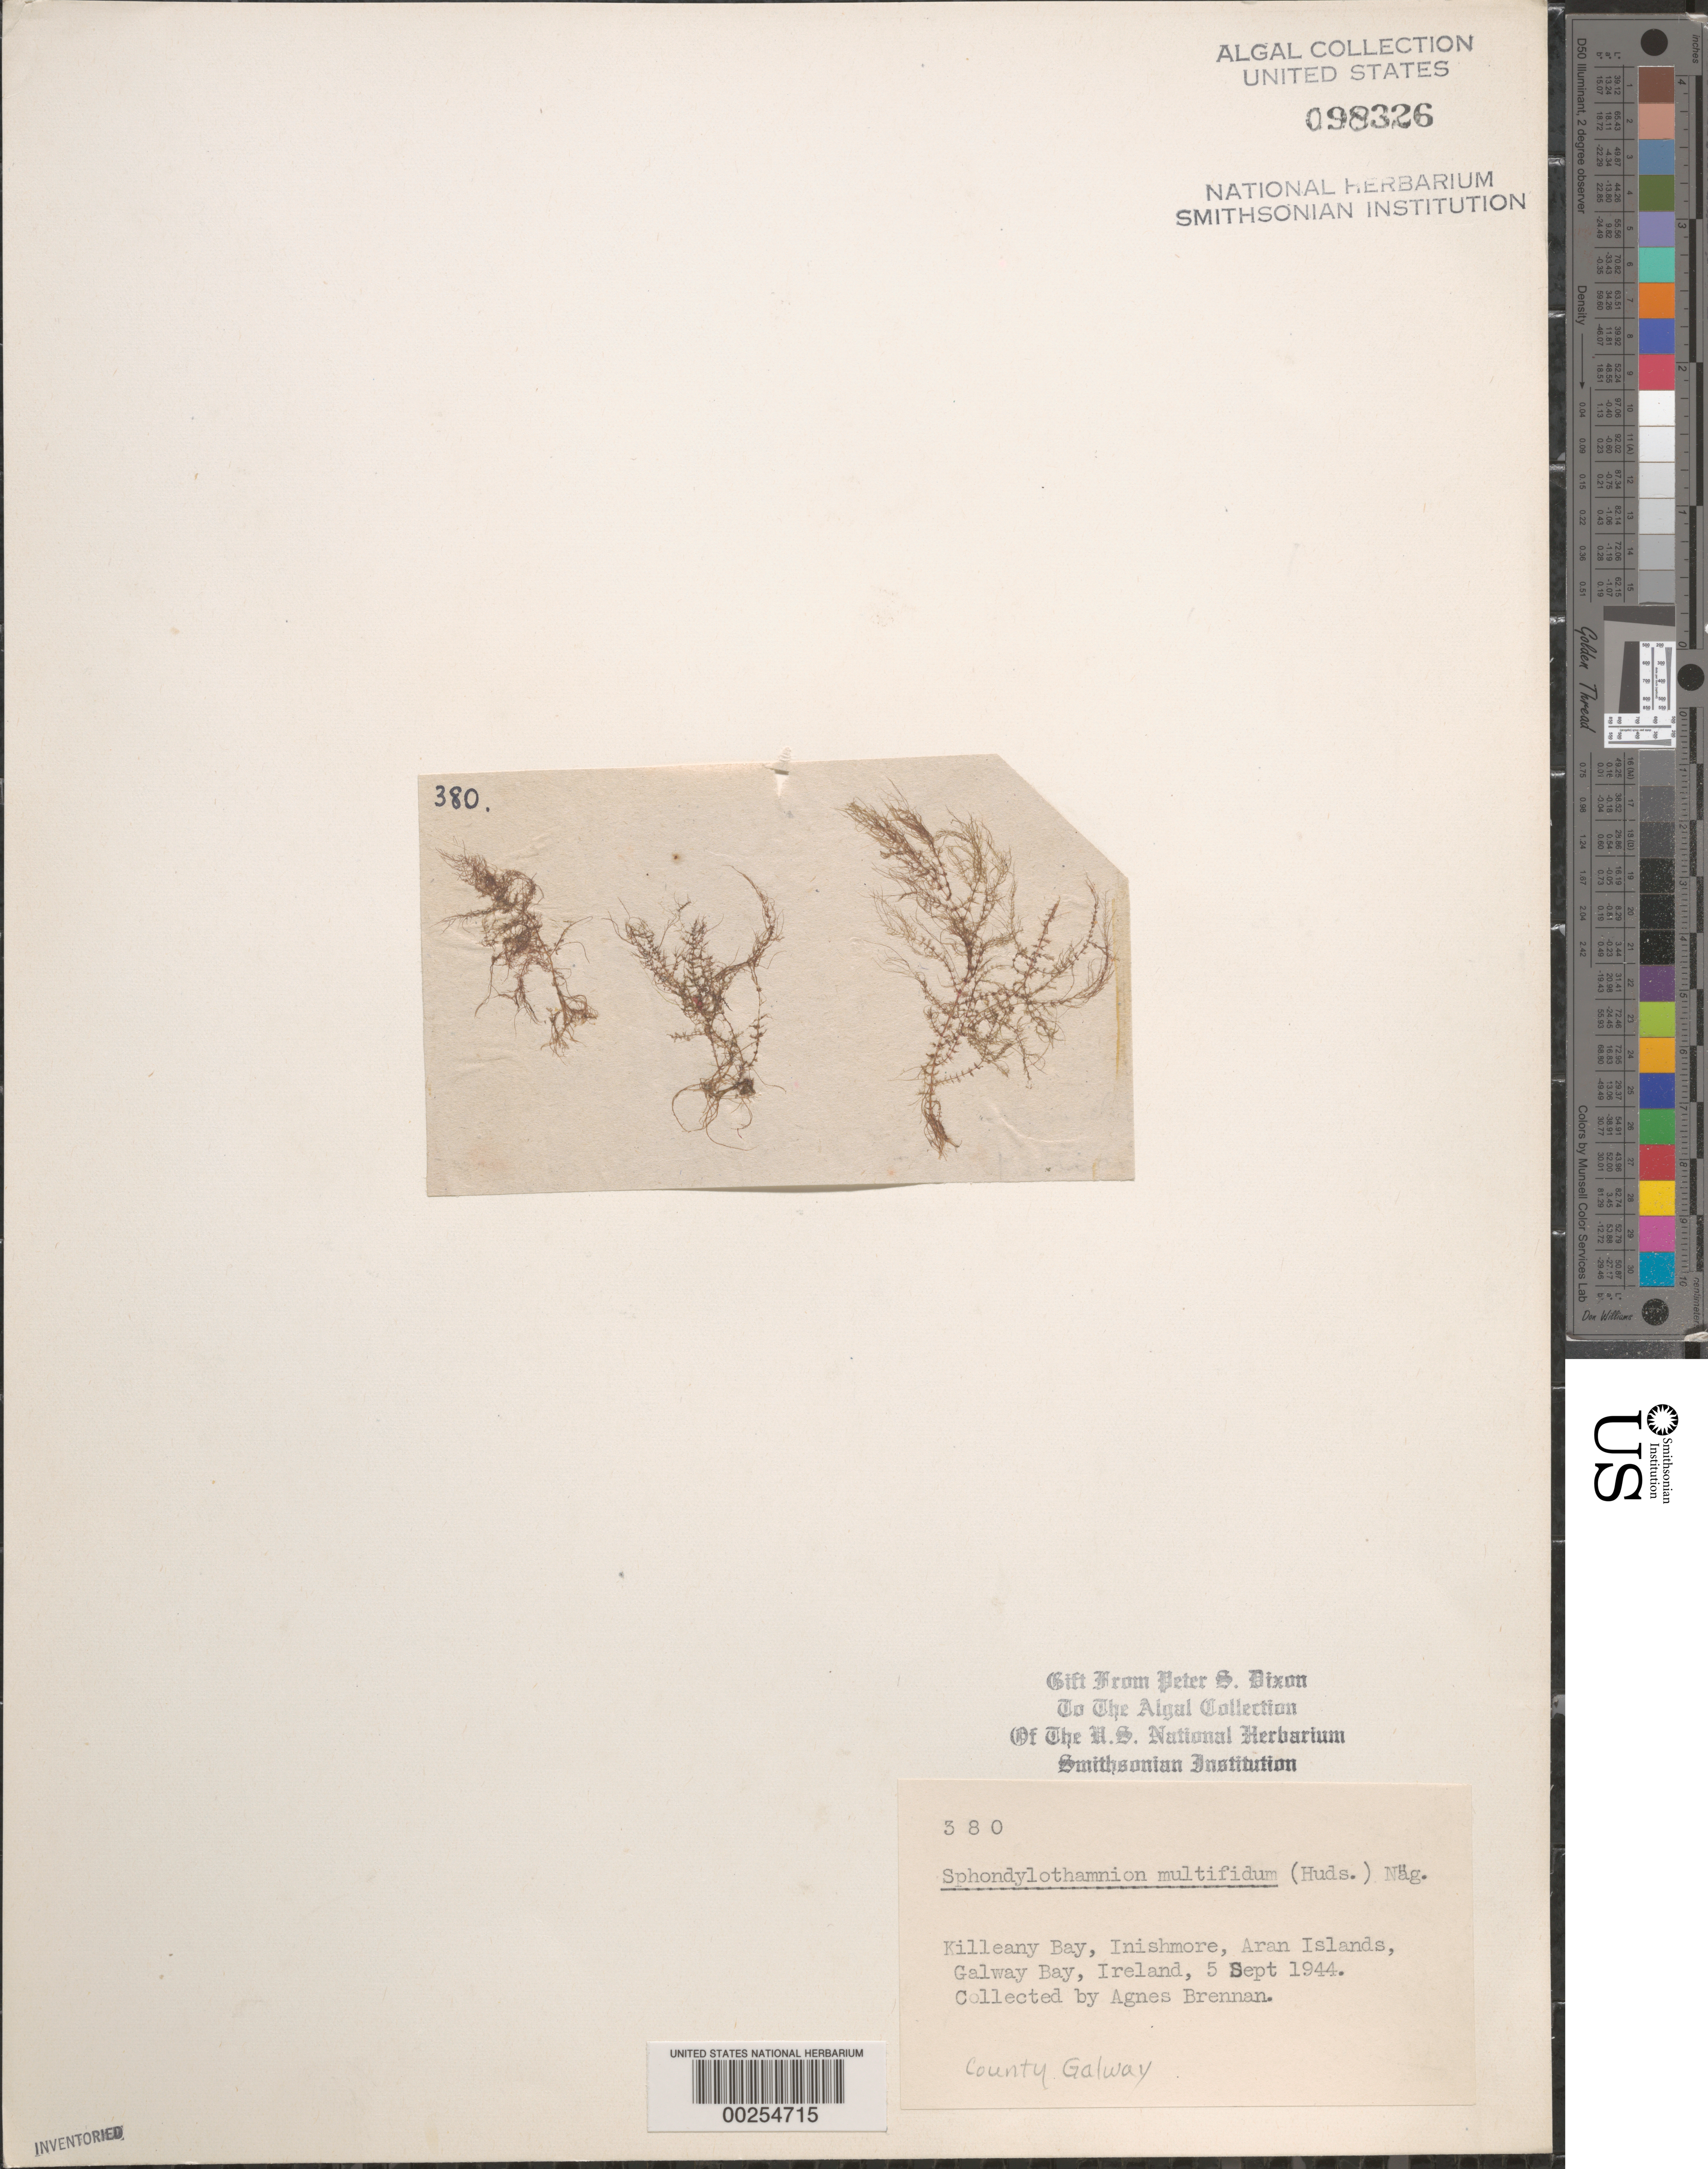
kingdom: Plantae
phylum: Rhodophyta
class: Florideophyceae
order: Ceramiales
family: Wrangeliaceae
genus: Sphondylothamnion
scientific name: Sphondylothamnion multifidum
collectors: A. Brennan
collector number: PSD 380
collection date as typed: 05 Sep 1944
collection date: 1944-09-05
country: Ireland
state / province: Connaught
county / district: Galway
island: Inishmore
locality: Killeany Bay, Galway Bay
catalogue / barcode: US 98326